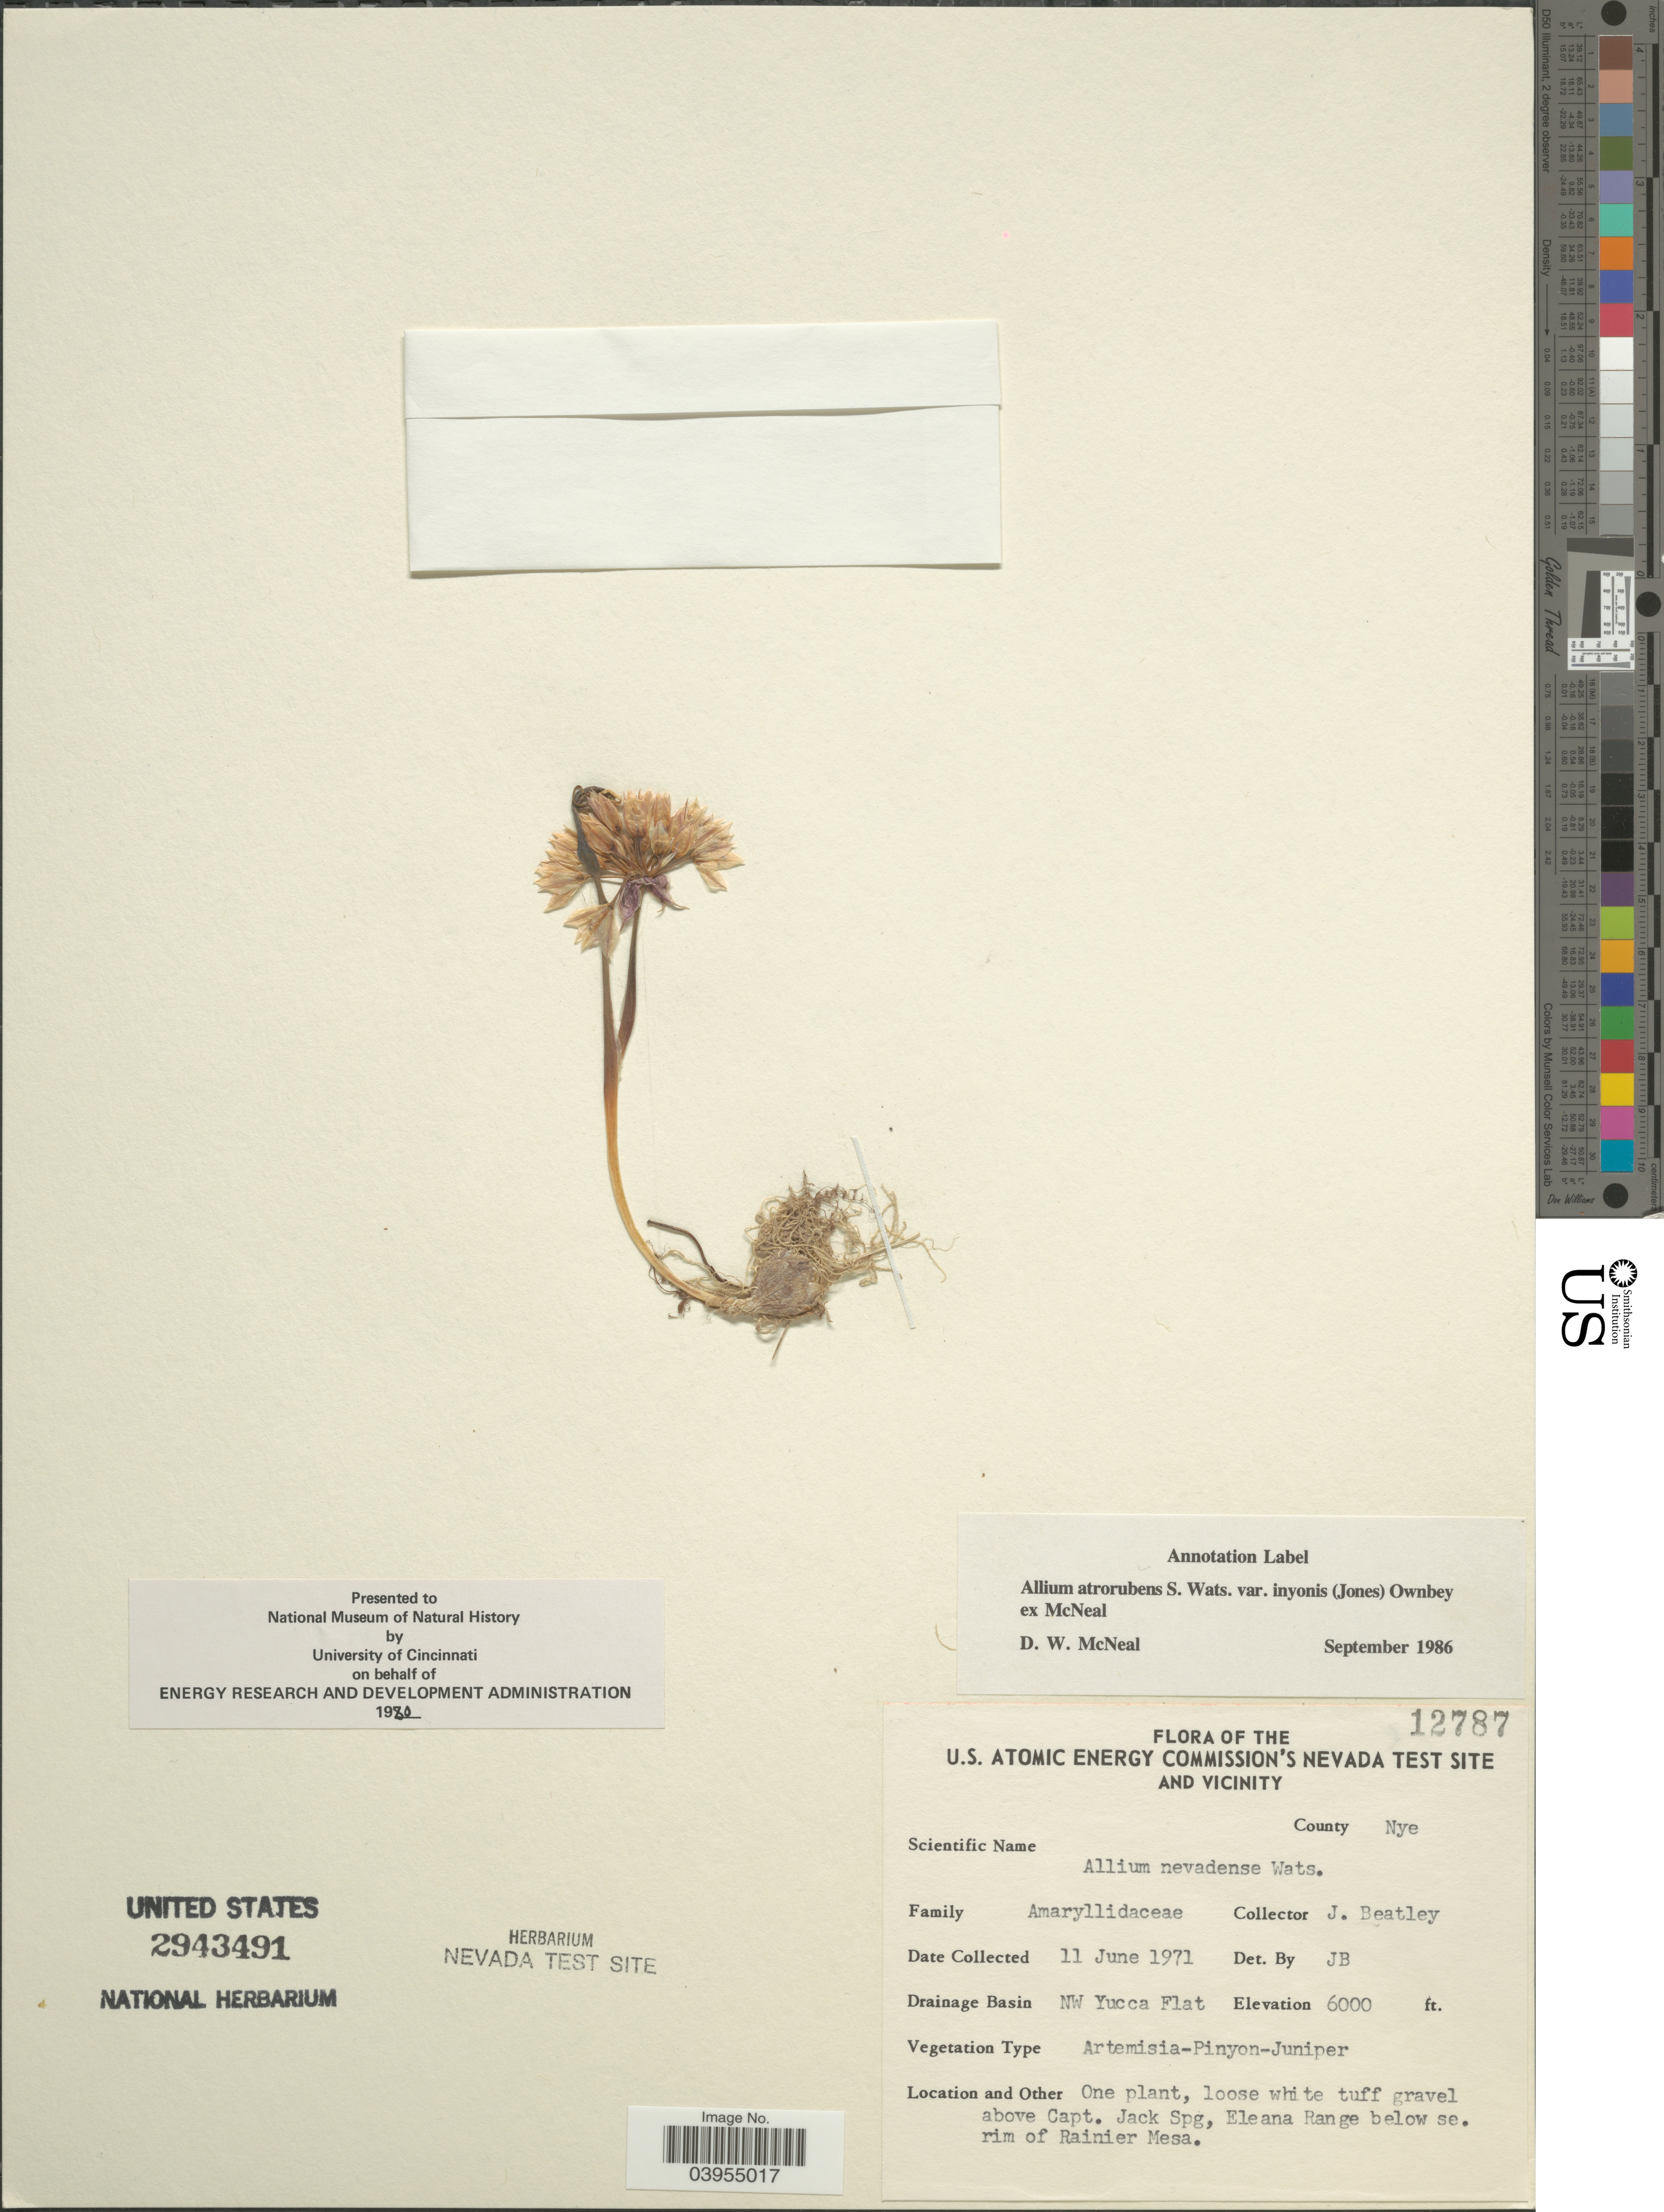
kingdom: Plantae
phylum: Tracheophyta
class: Liliopsida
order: Asparagales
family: Amaryllidaceae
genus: Allium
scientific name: Allium atrorubens var. inyonis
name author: (M.E. Jones) Ownbey & Aase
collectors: J. C. Beatley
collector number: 12787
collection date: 1971-06-11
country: United States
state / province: Nevada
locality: U.S. Atomic Energy Commission's Nevada Test Site and Vicinity. County Nye. Drainage Basin NW Yucca Flat. Above Capt. Jack Spg, Eleana Range below se. rim of Rainier Mesa.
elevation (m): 1829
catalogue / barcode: US 2943491